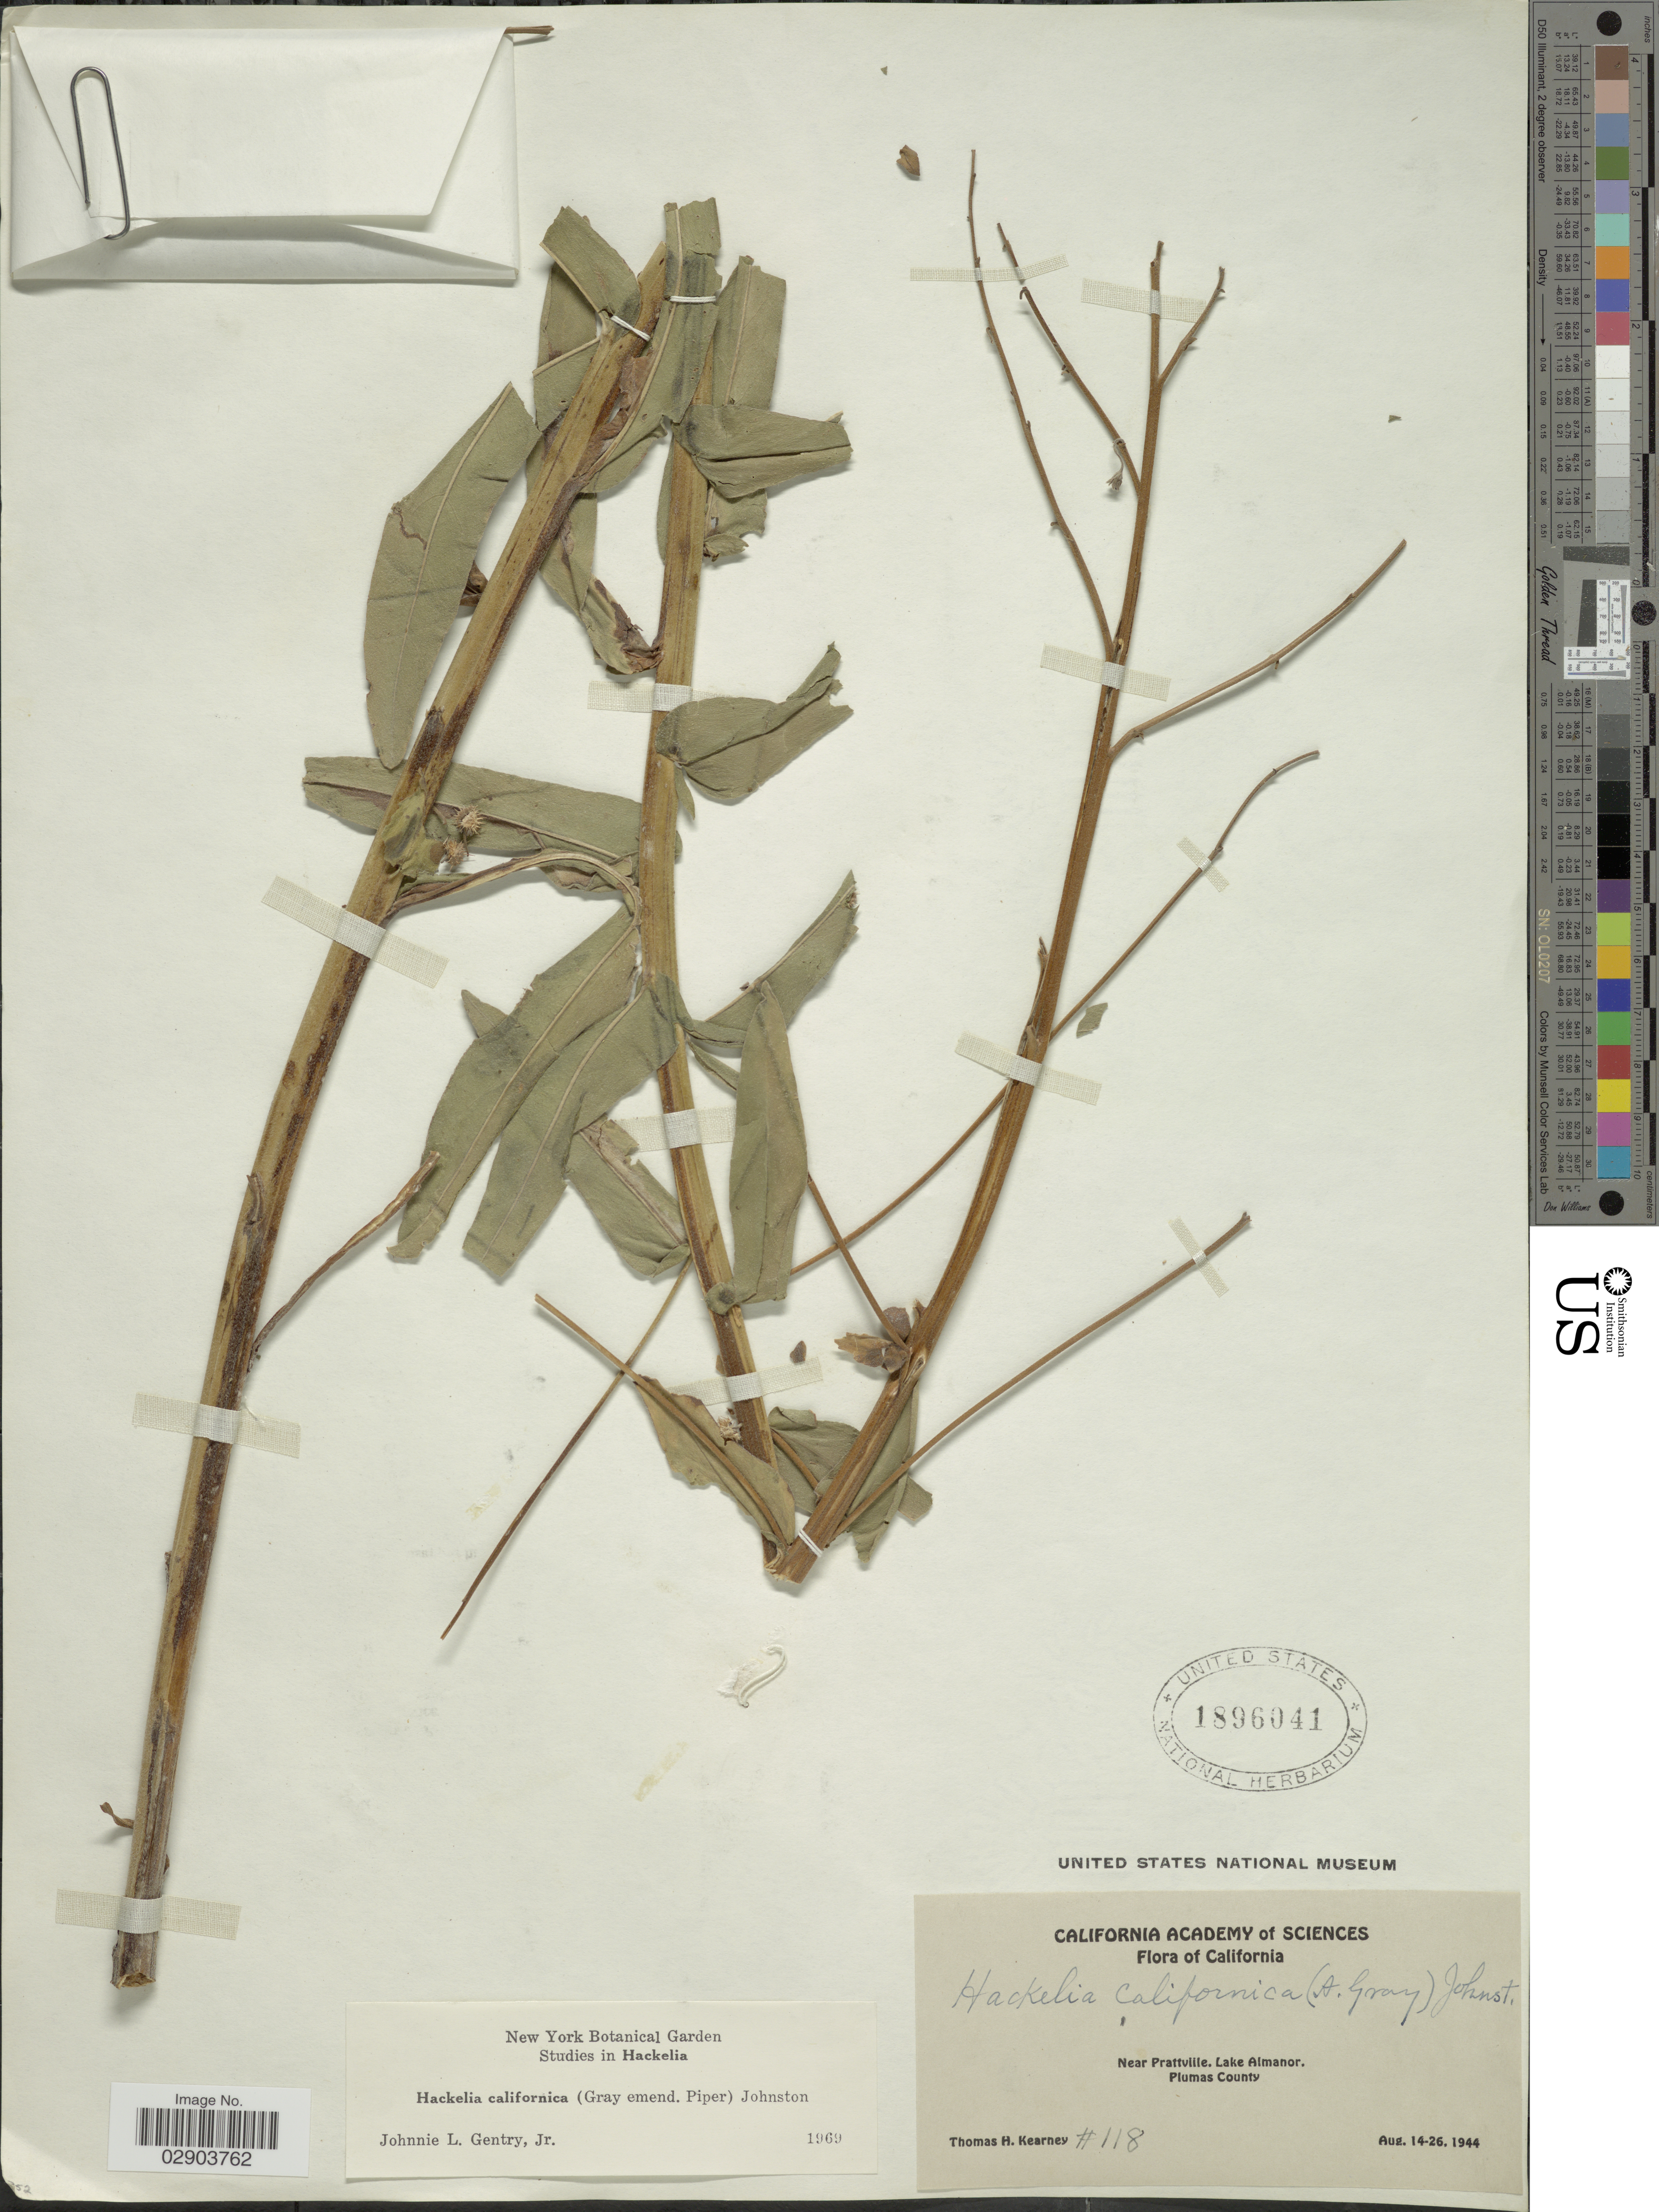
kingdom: Plantae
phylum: Tracheophyta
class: Magnoliopsida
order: Boraginales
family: Boraginaceae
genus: Hackelia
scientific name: Hackelia californica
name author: (A. Gray) I.M. Johnst.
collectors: T. H. Kearney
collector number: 118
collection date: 1944-08-14/1944-08-26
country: United States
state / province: California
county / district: Plumas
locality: Near Pratville, Lake Almanor, Plumas County.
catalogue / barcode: US 1896041